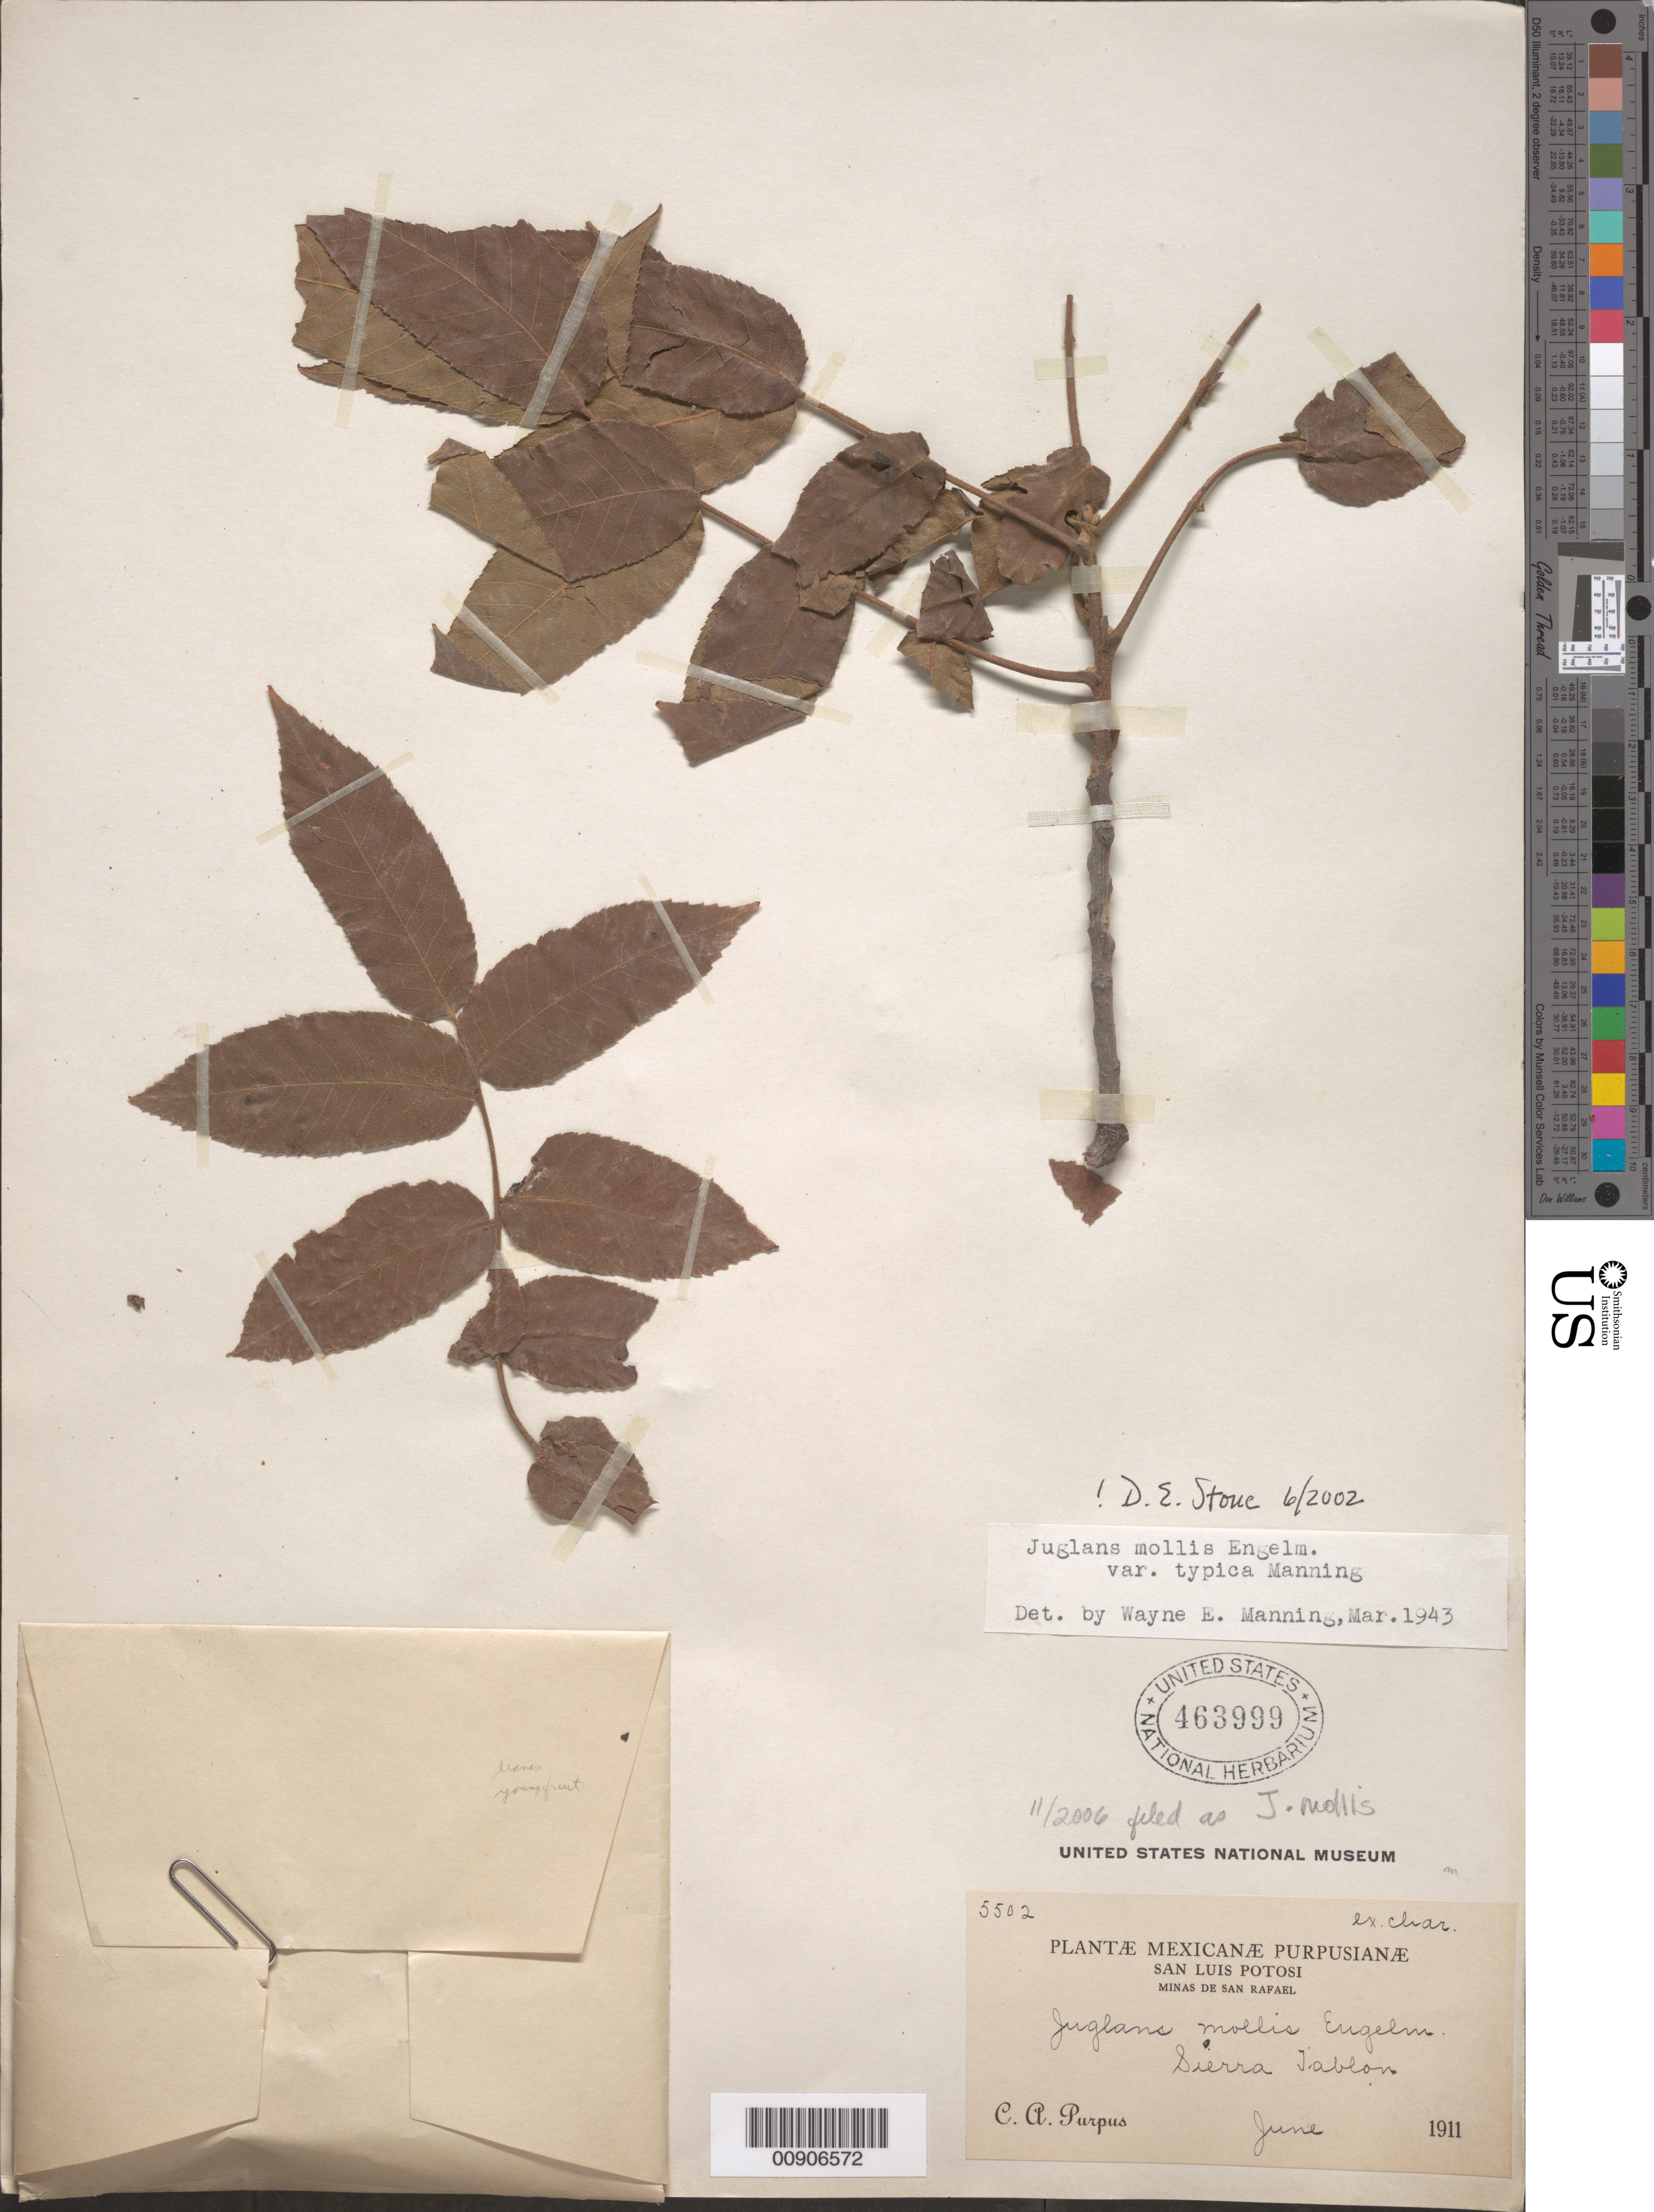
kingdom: Plantae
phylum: Tracheophyta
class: Magnoliopsida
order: Fagales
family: Juglandaceae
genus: Juglans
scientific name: Juglans mollis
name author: Engelm. ex Hemsl.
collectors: C. A. Purpus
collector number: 5502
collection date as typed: Jun 1911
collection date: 1911-06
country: Mexico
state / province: San Luis Potosí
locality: San Luis Potosí. Minas de San Rafael. Sierra Tablon.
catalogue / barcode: US 463999